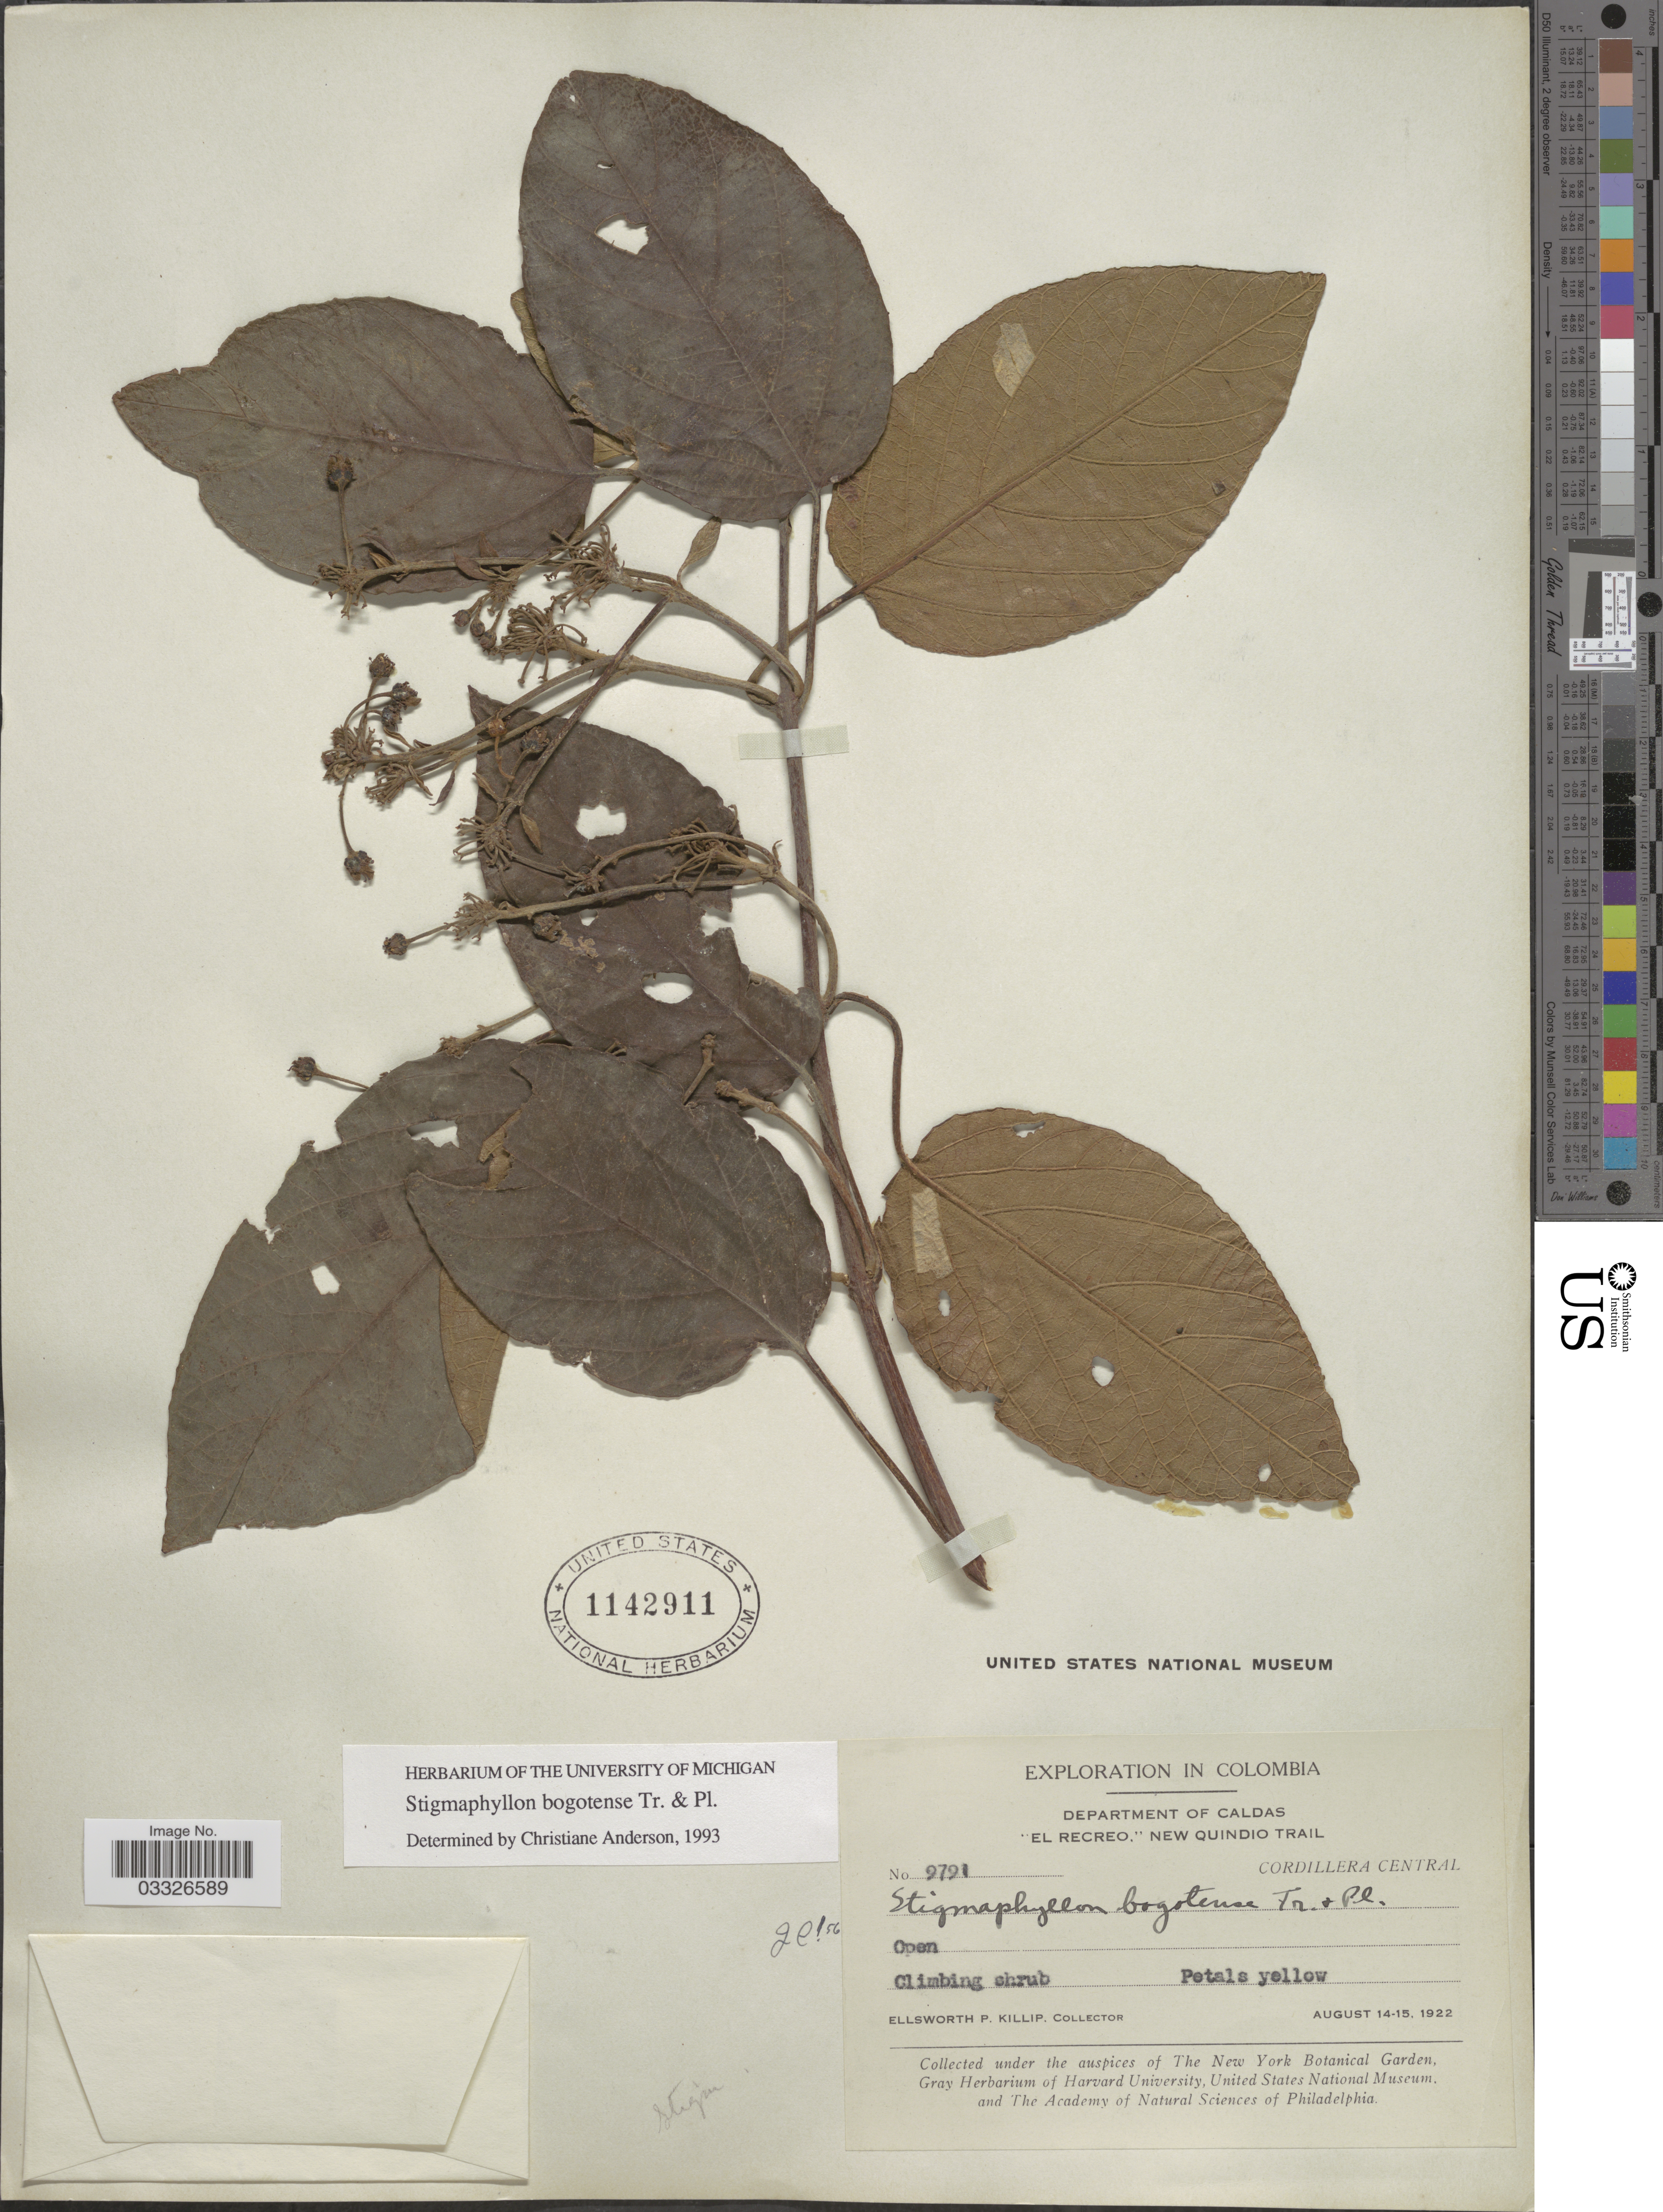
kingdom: Plantae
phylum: Tracheophyta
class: Magnoliopsida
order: Malpighiales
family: Malpighiaceae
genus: Stigmaphyllon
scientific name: Stigmaphyllon bogotense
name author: Triana & Planch.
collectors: E. P. Killip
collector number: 9791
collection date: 1922-08-14/1922-08-15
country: Colombia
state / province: Caldas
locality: Department of Caldas. "El Recreo", New Quindio Trail. Cordillera Central.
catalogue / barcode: US 1142911